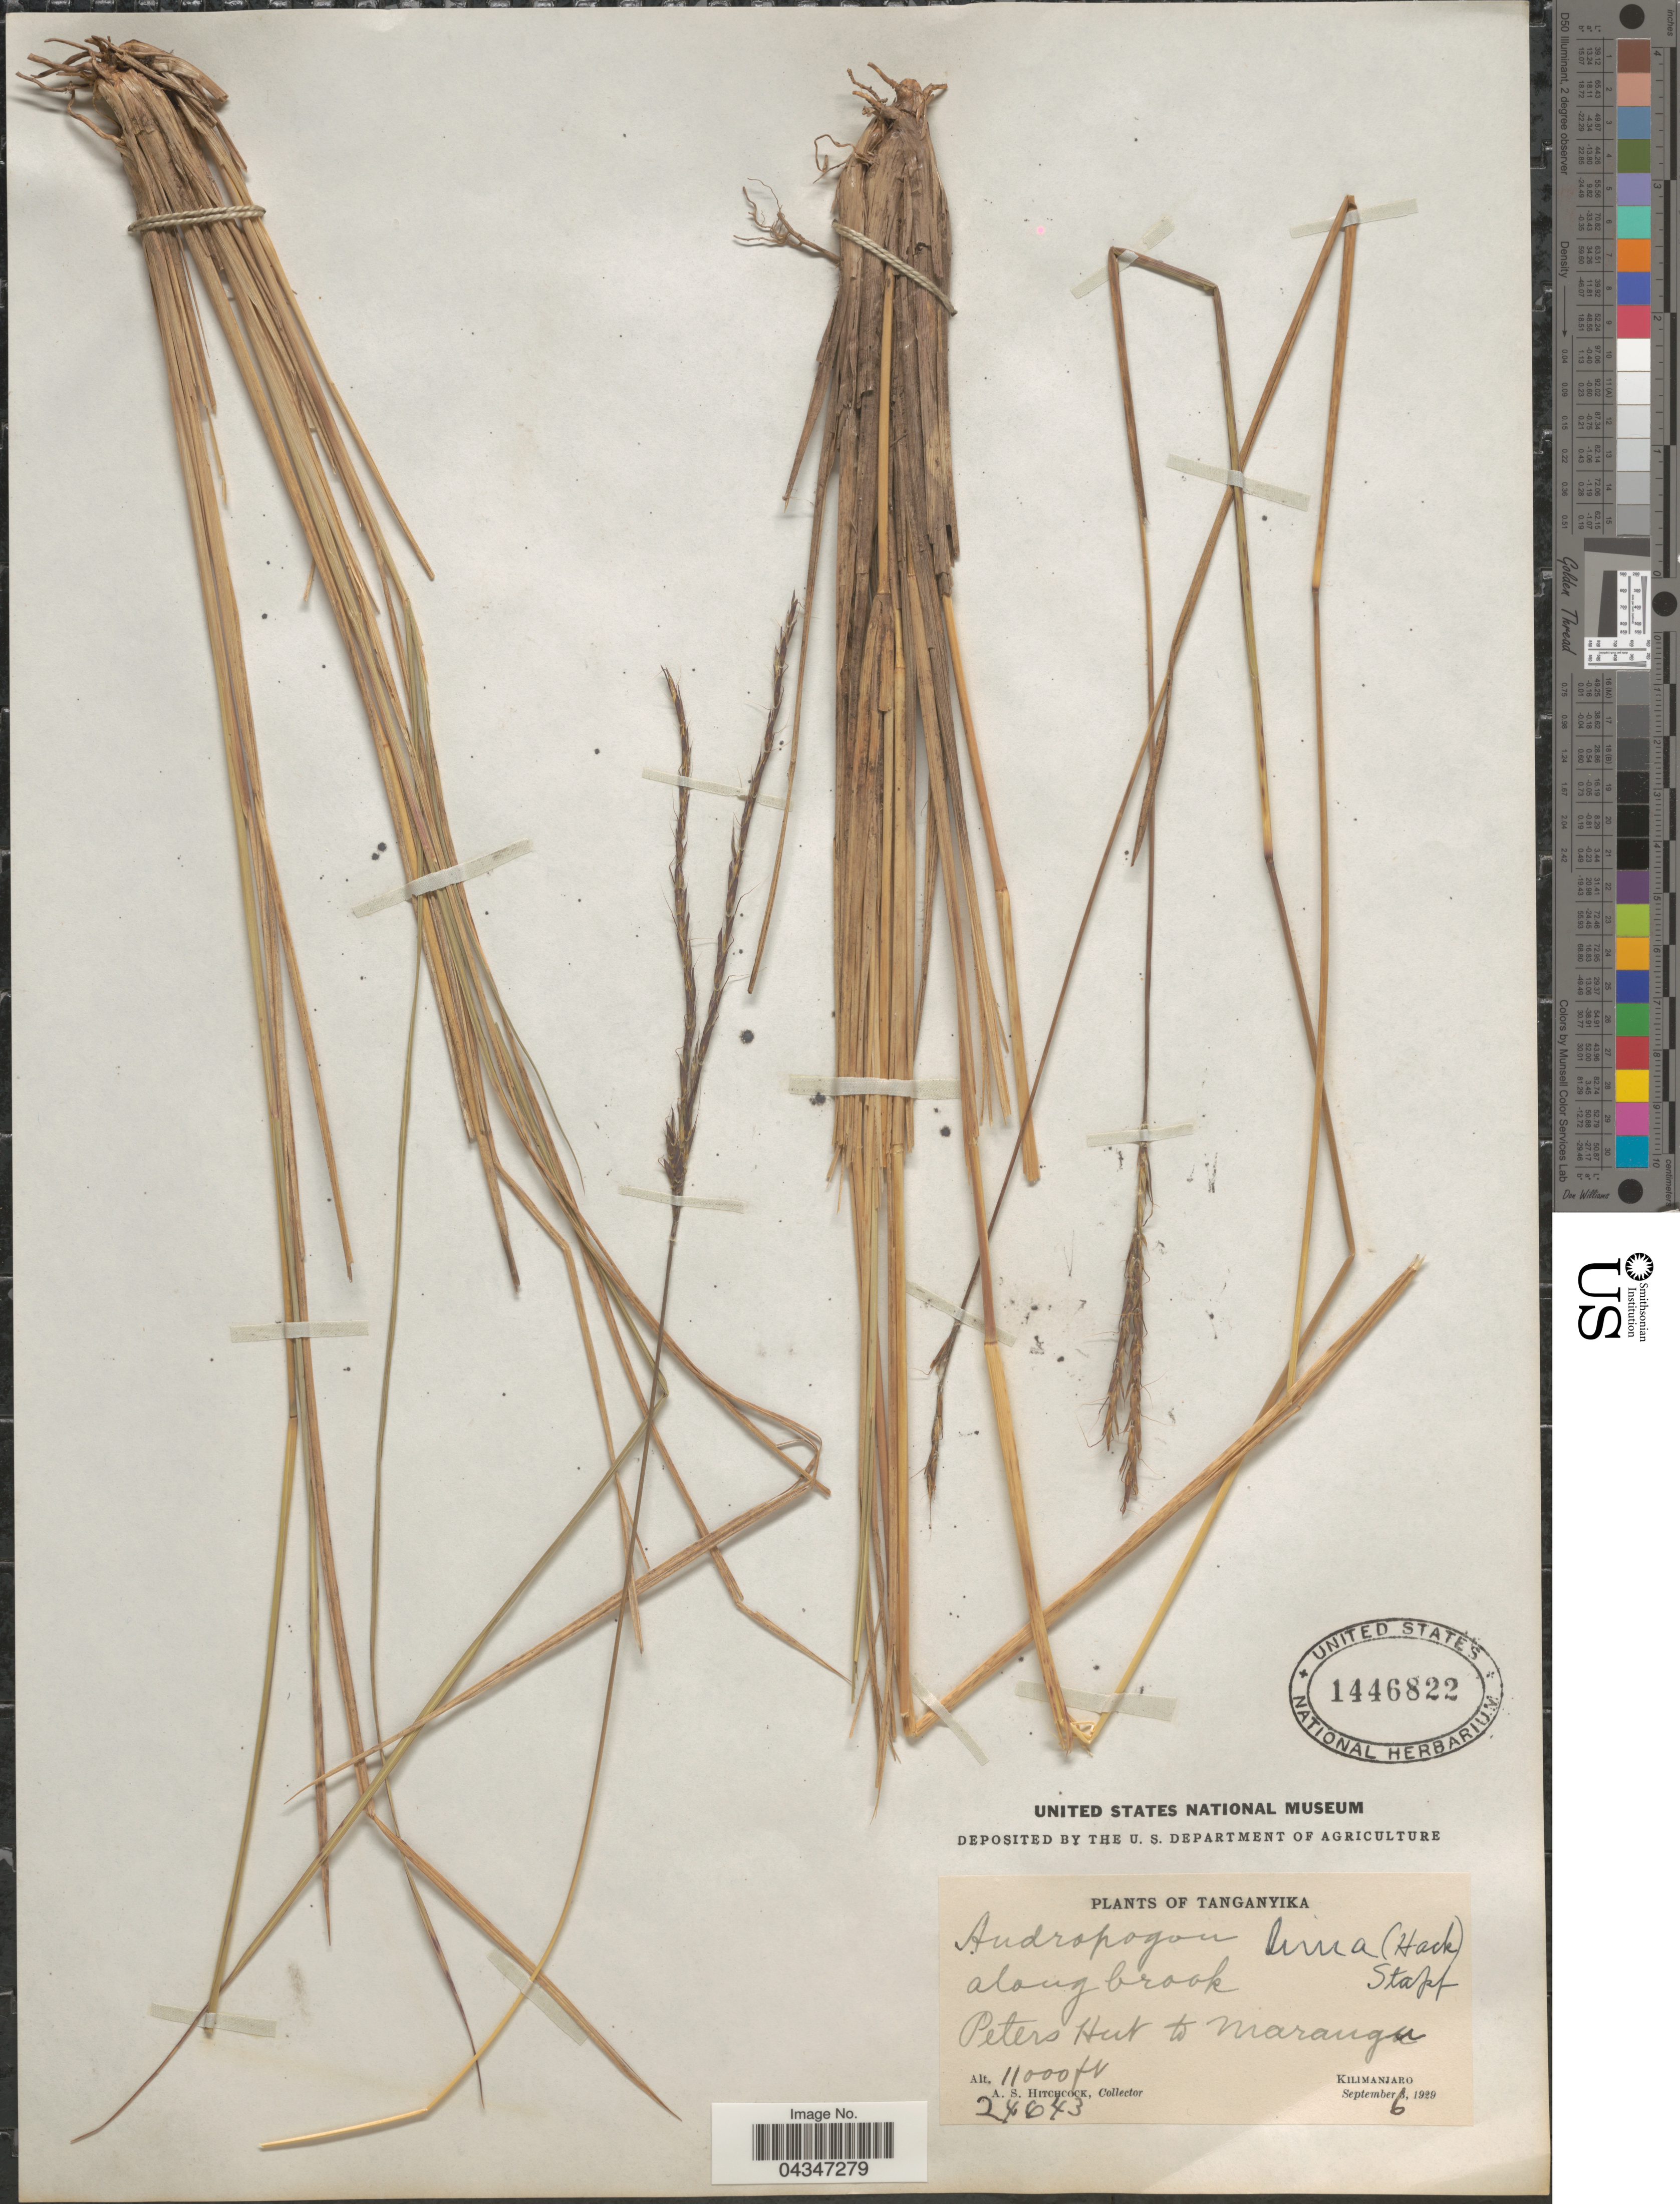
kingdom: Plantae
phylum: Tracheophyta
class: Liliopsida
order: Poales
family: Poaceae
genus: Andropogon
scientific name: Andropogon lima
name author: (Hack.) Stapf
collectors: A. S. Hitchcock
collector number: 24643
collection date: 1929-09-06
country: Tanzania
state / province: Kilimanjaro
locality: Tanganyika. Along brook. Peters Hut to Marangu.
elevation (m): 3353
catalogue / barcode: US 1446822